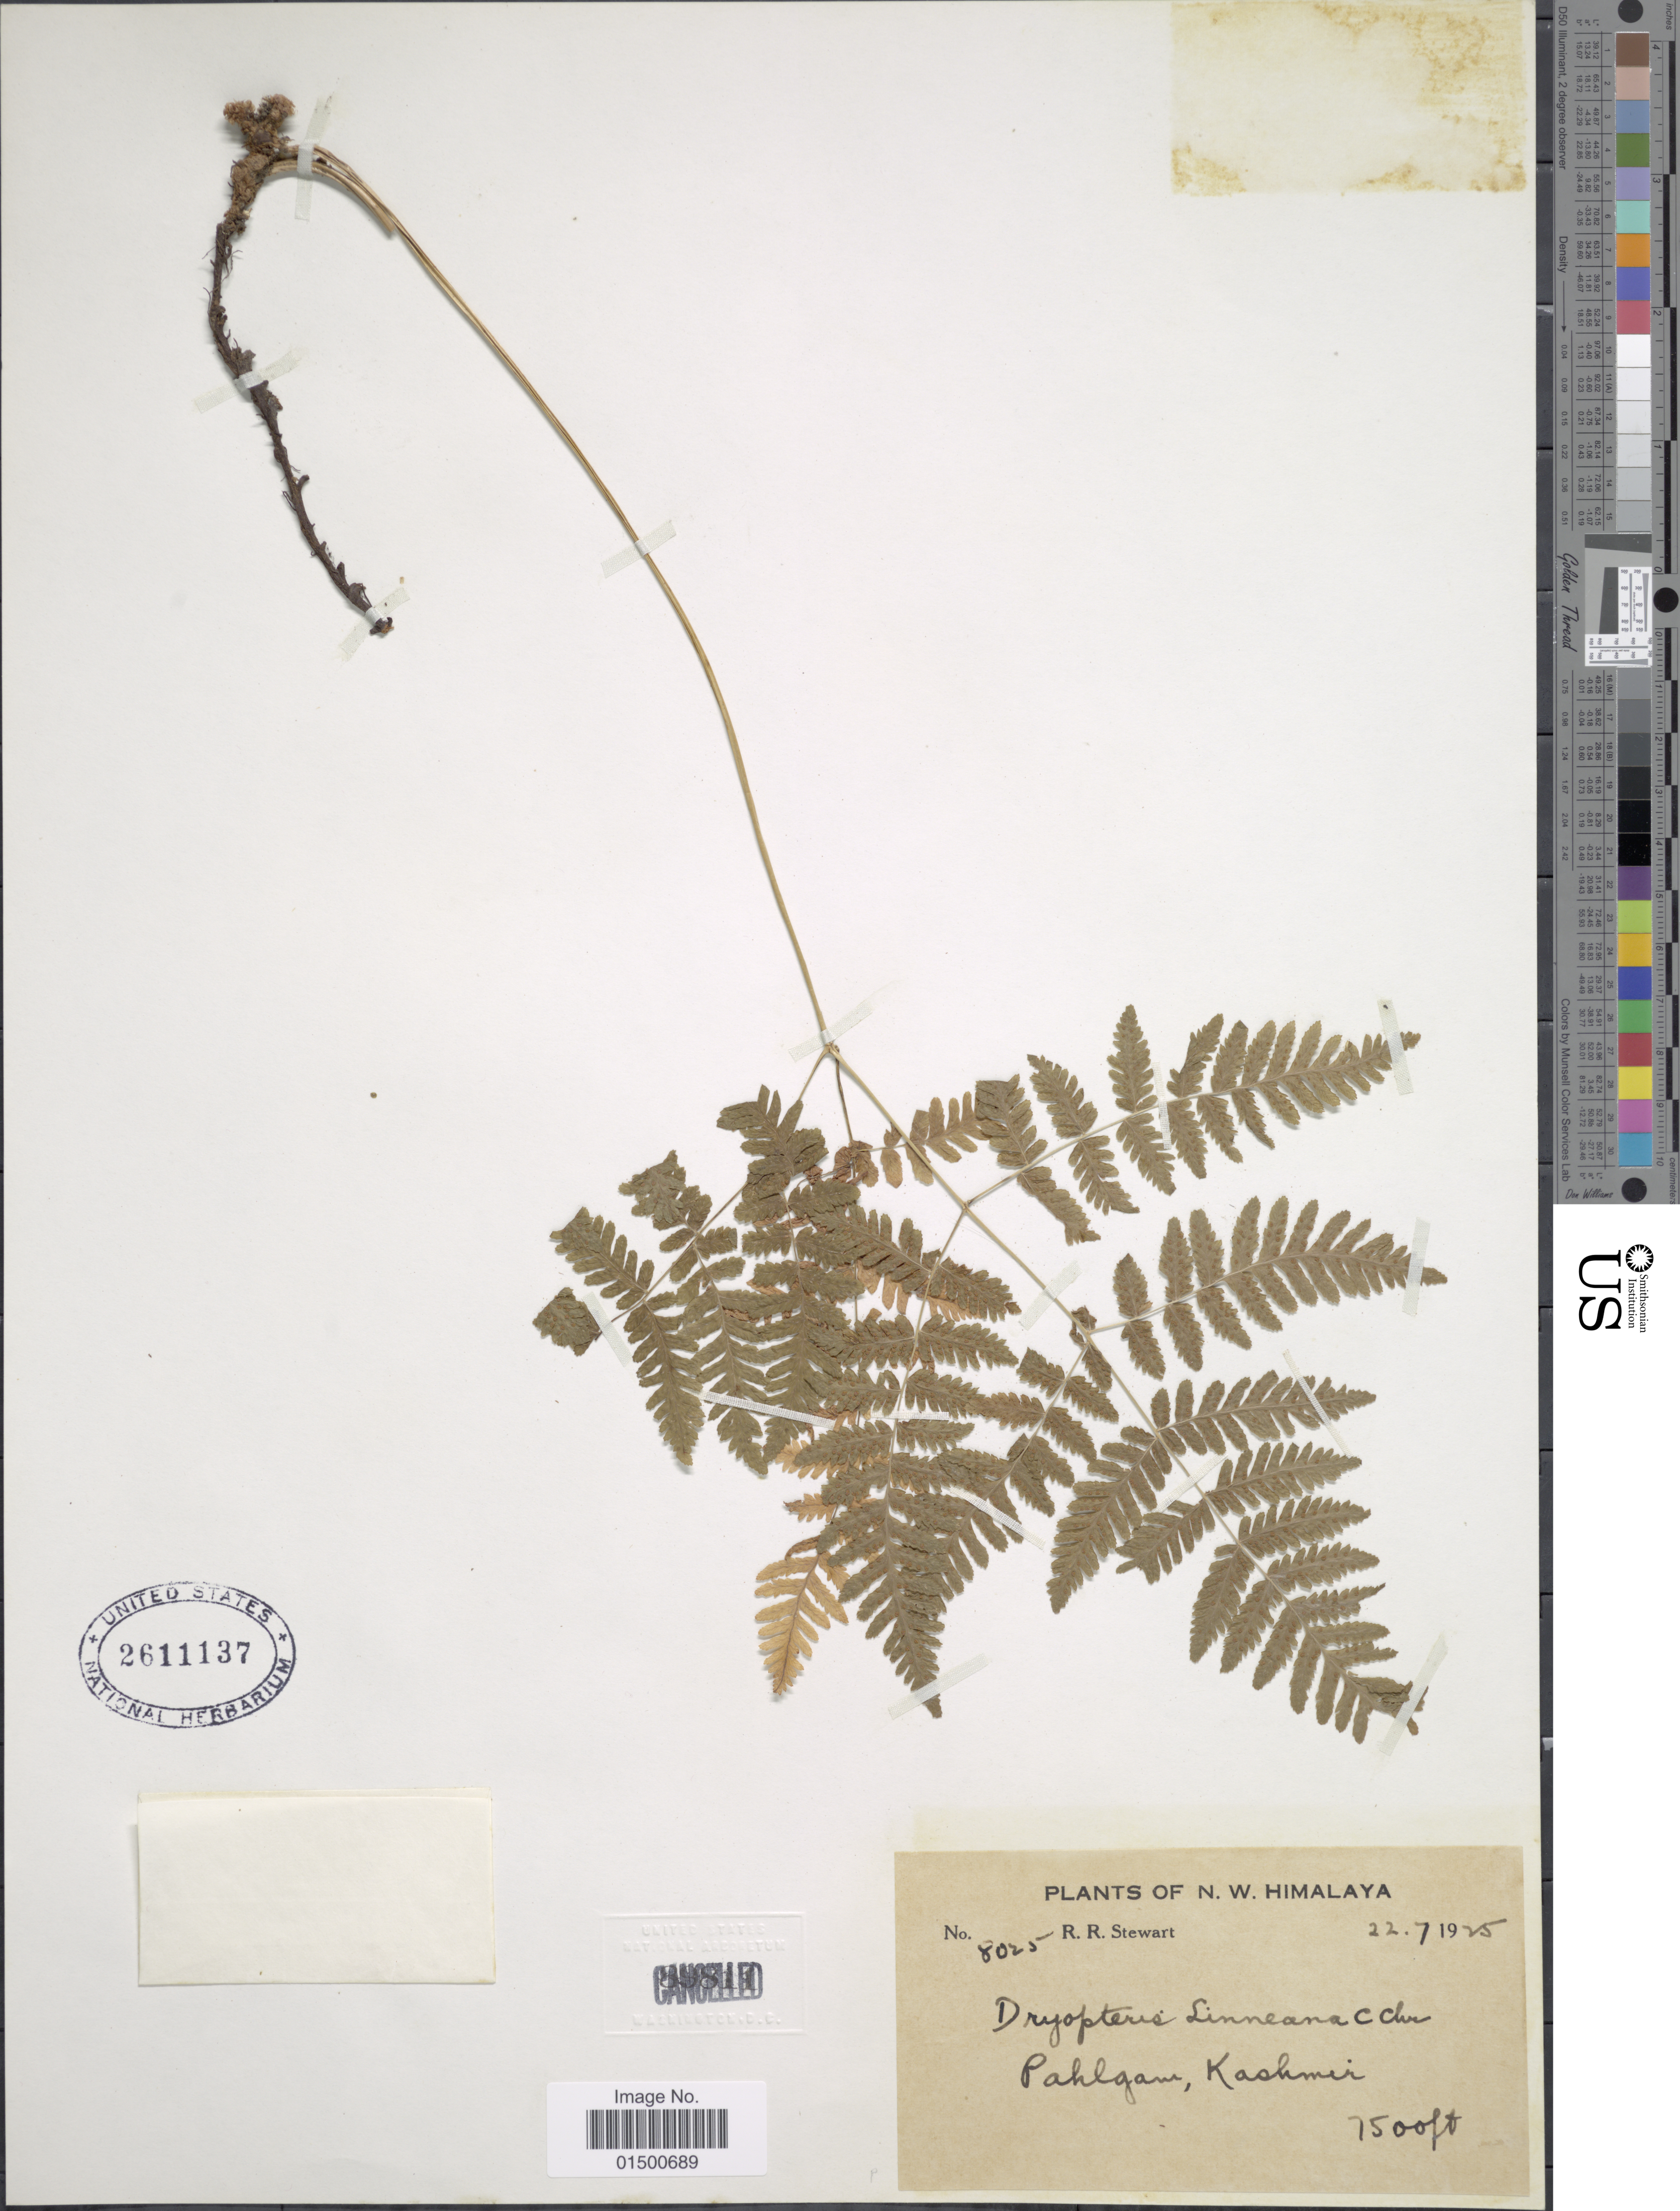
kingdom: Plantae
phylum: Tracheophyta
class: Polypodiopsida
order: Polypodiales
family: Cystopteridaceae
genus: Gymnocarpium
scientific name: Gymnocarpium remotepinnatum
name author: (Hayata) Ching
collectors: R. R. Stewart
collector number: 8025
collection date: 1925-07-22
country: India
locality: N.W. Himalaya, Pahlgam, Kashmir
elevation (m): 2286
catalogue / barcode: US 2611137